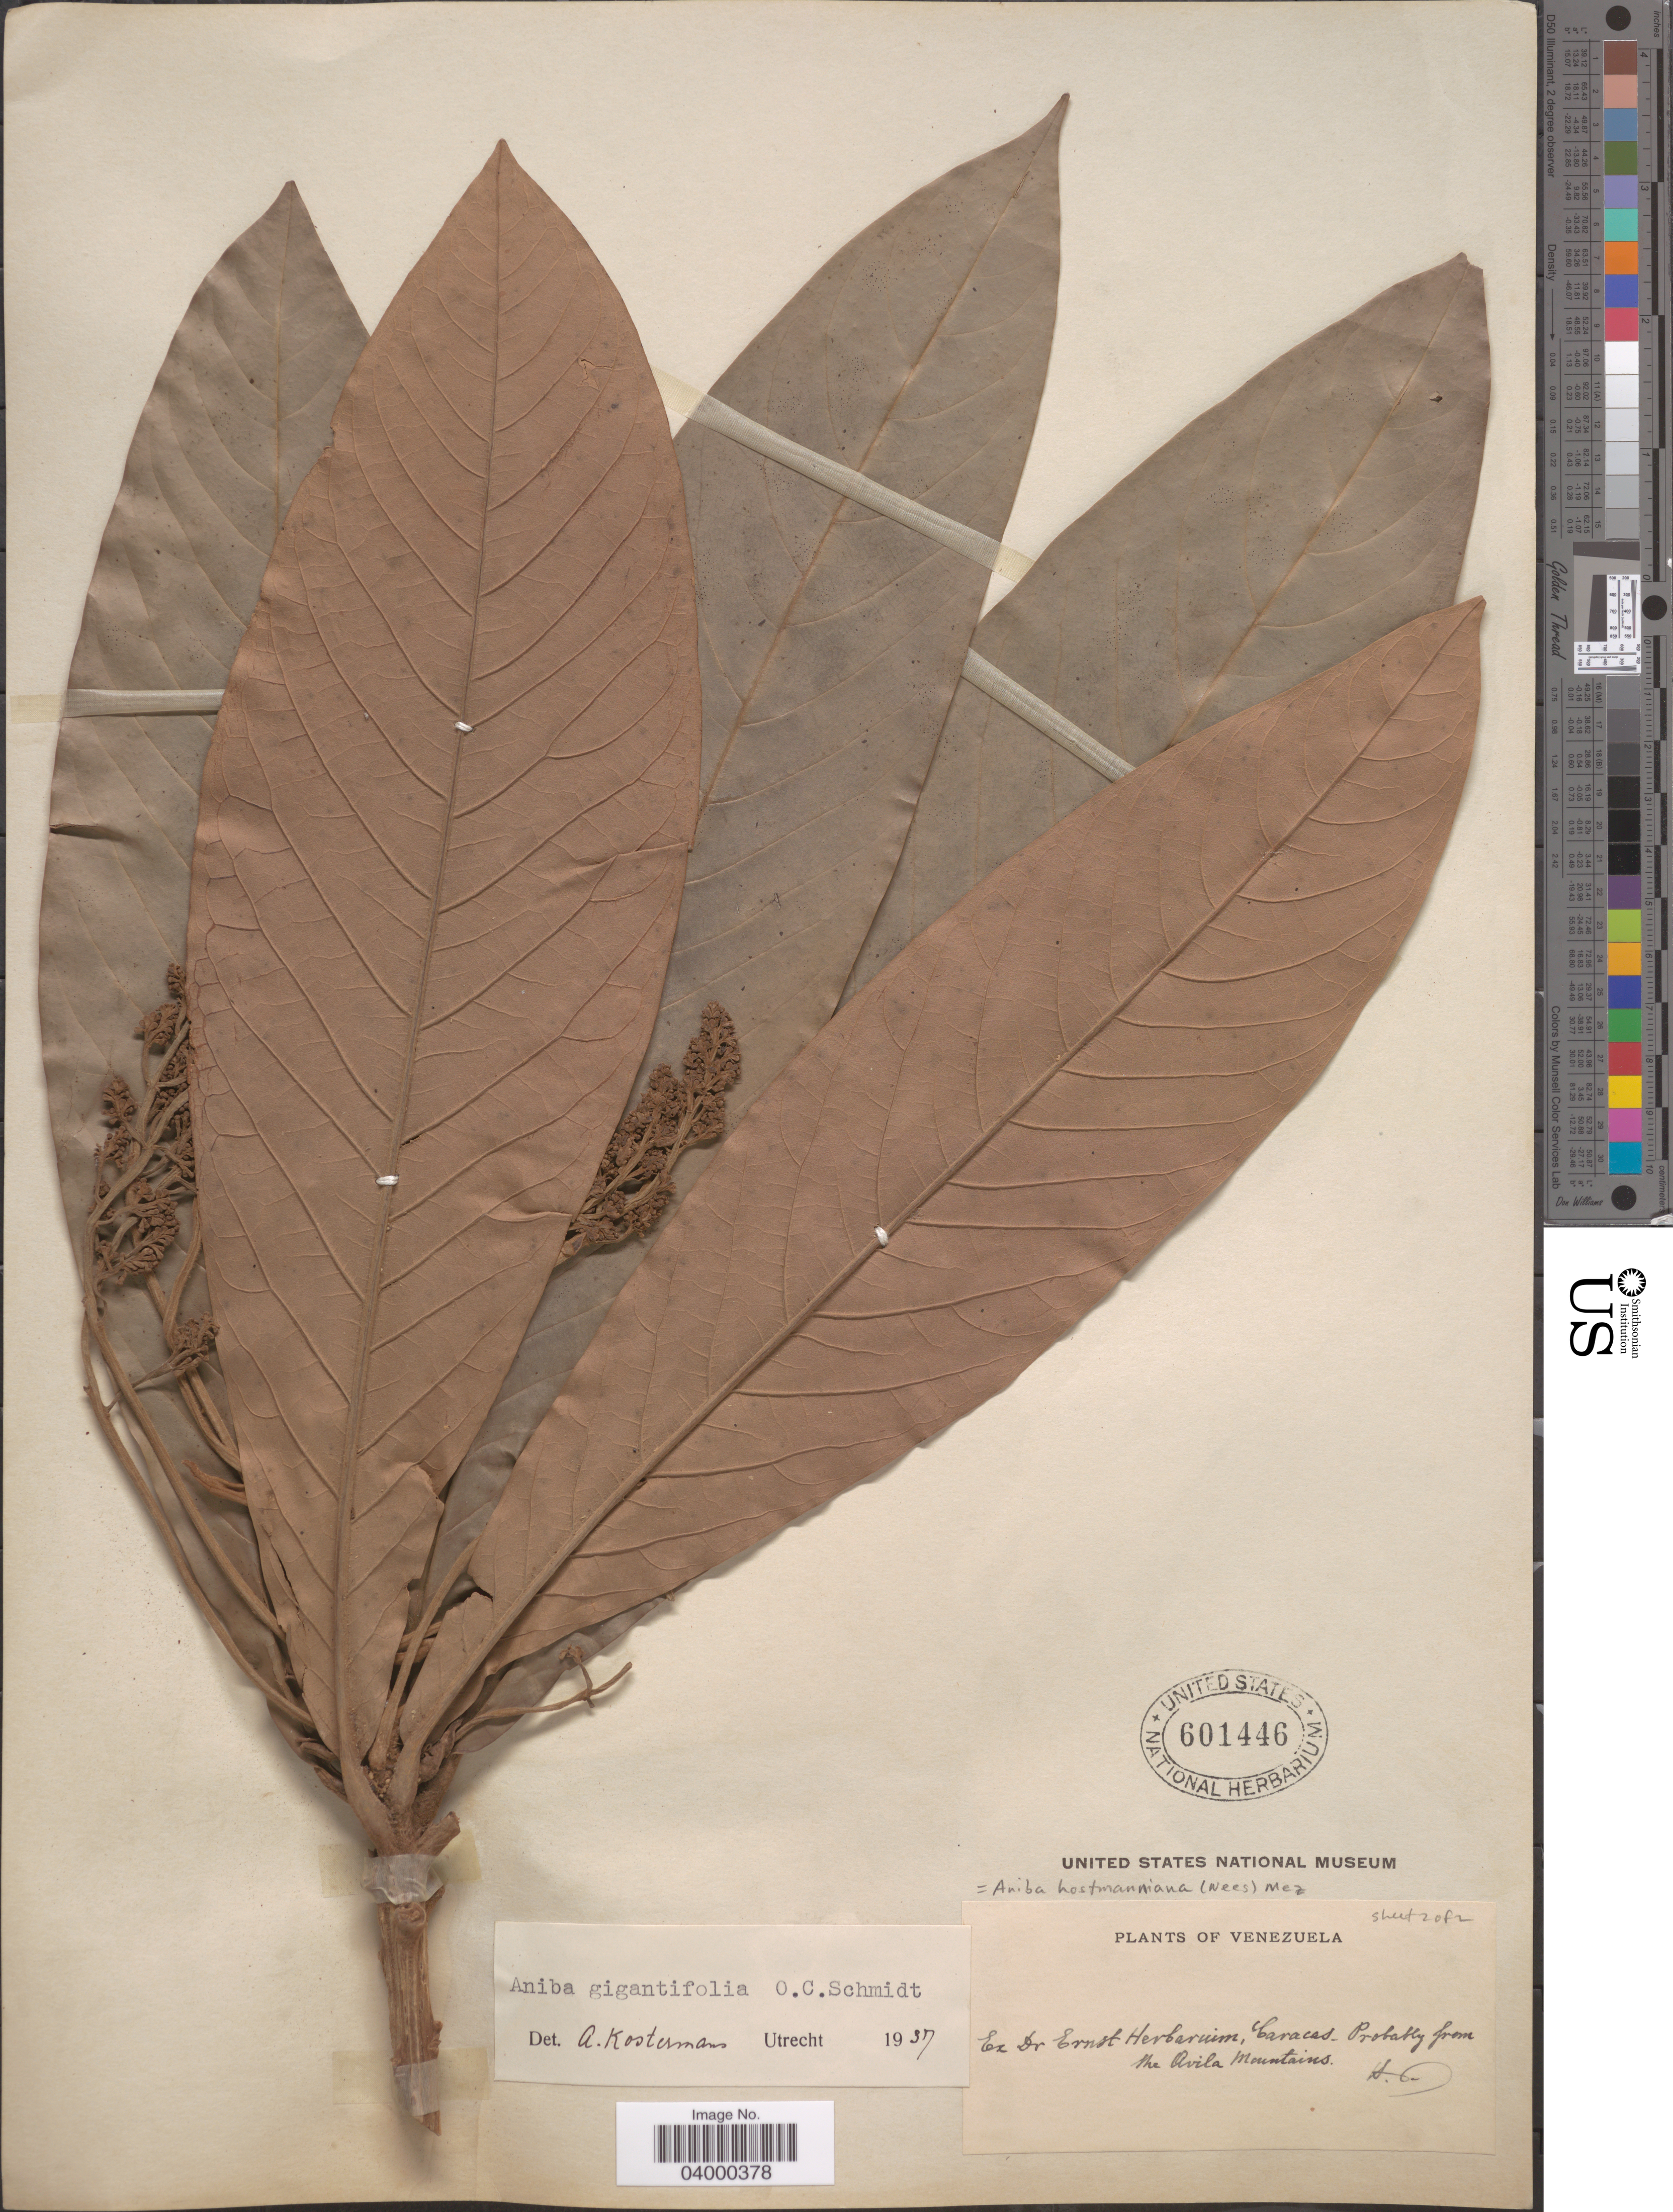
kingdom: Plantae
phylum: Tracheophyta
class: Magnoliopsida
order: Laurales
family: Lauraceae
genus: Aniba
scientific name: Aniba hostmanniana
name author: (Nees) Mez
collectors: e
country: Venezuela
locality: The Avila Mountains.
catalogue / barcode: US 601446